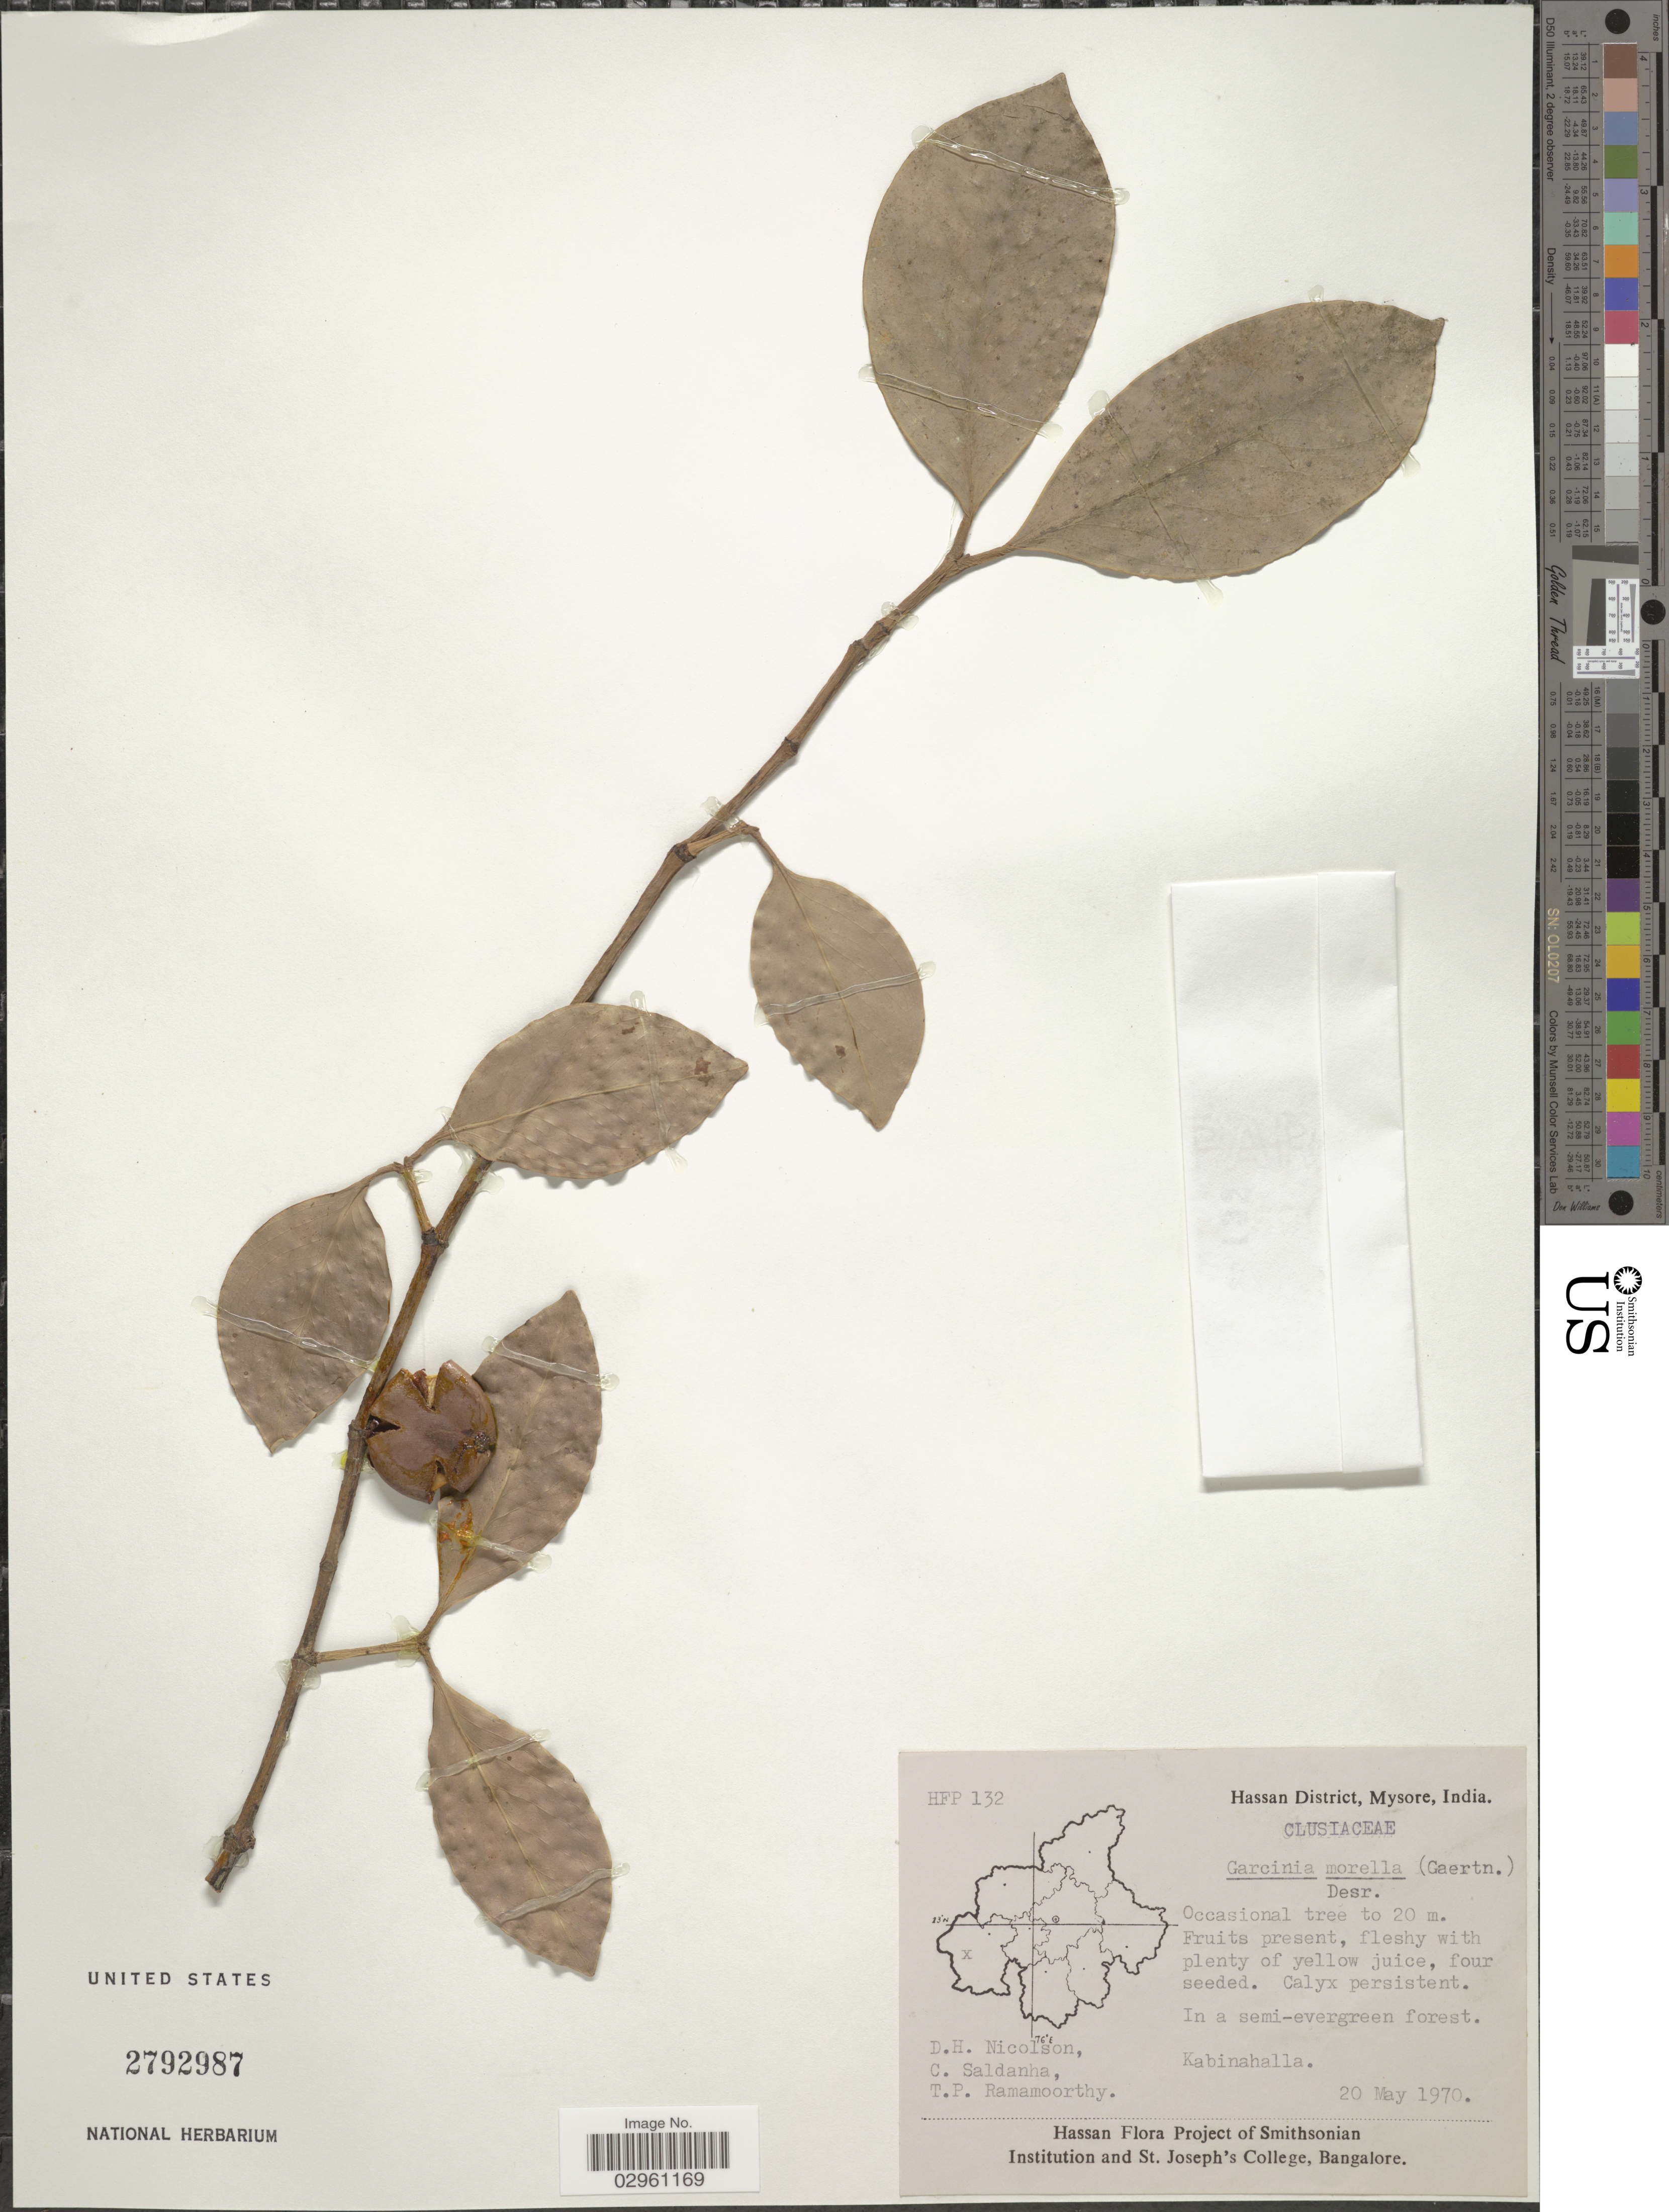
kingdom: Plantae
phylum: Tracheophyta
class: Magnoliopsida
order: Malpighiales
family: Clusiaceae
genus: Garcinia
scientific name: Garcinia morella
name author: (Gaertn.) Desr.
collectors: D. H. Nicolson, C. Saldanha & T. P. Ramamoorthy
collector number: HFP132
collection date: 1970-05-20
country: India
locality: Hassan District, Mysore, India. In semi-evergreen forest. Kabinahalla.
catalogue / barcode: US 2792987